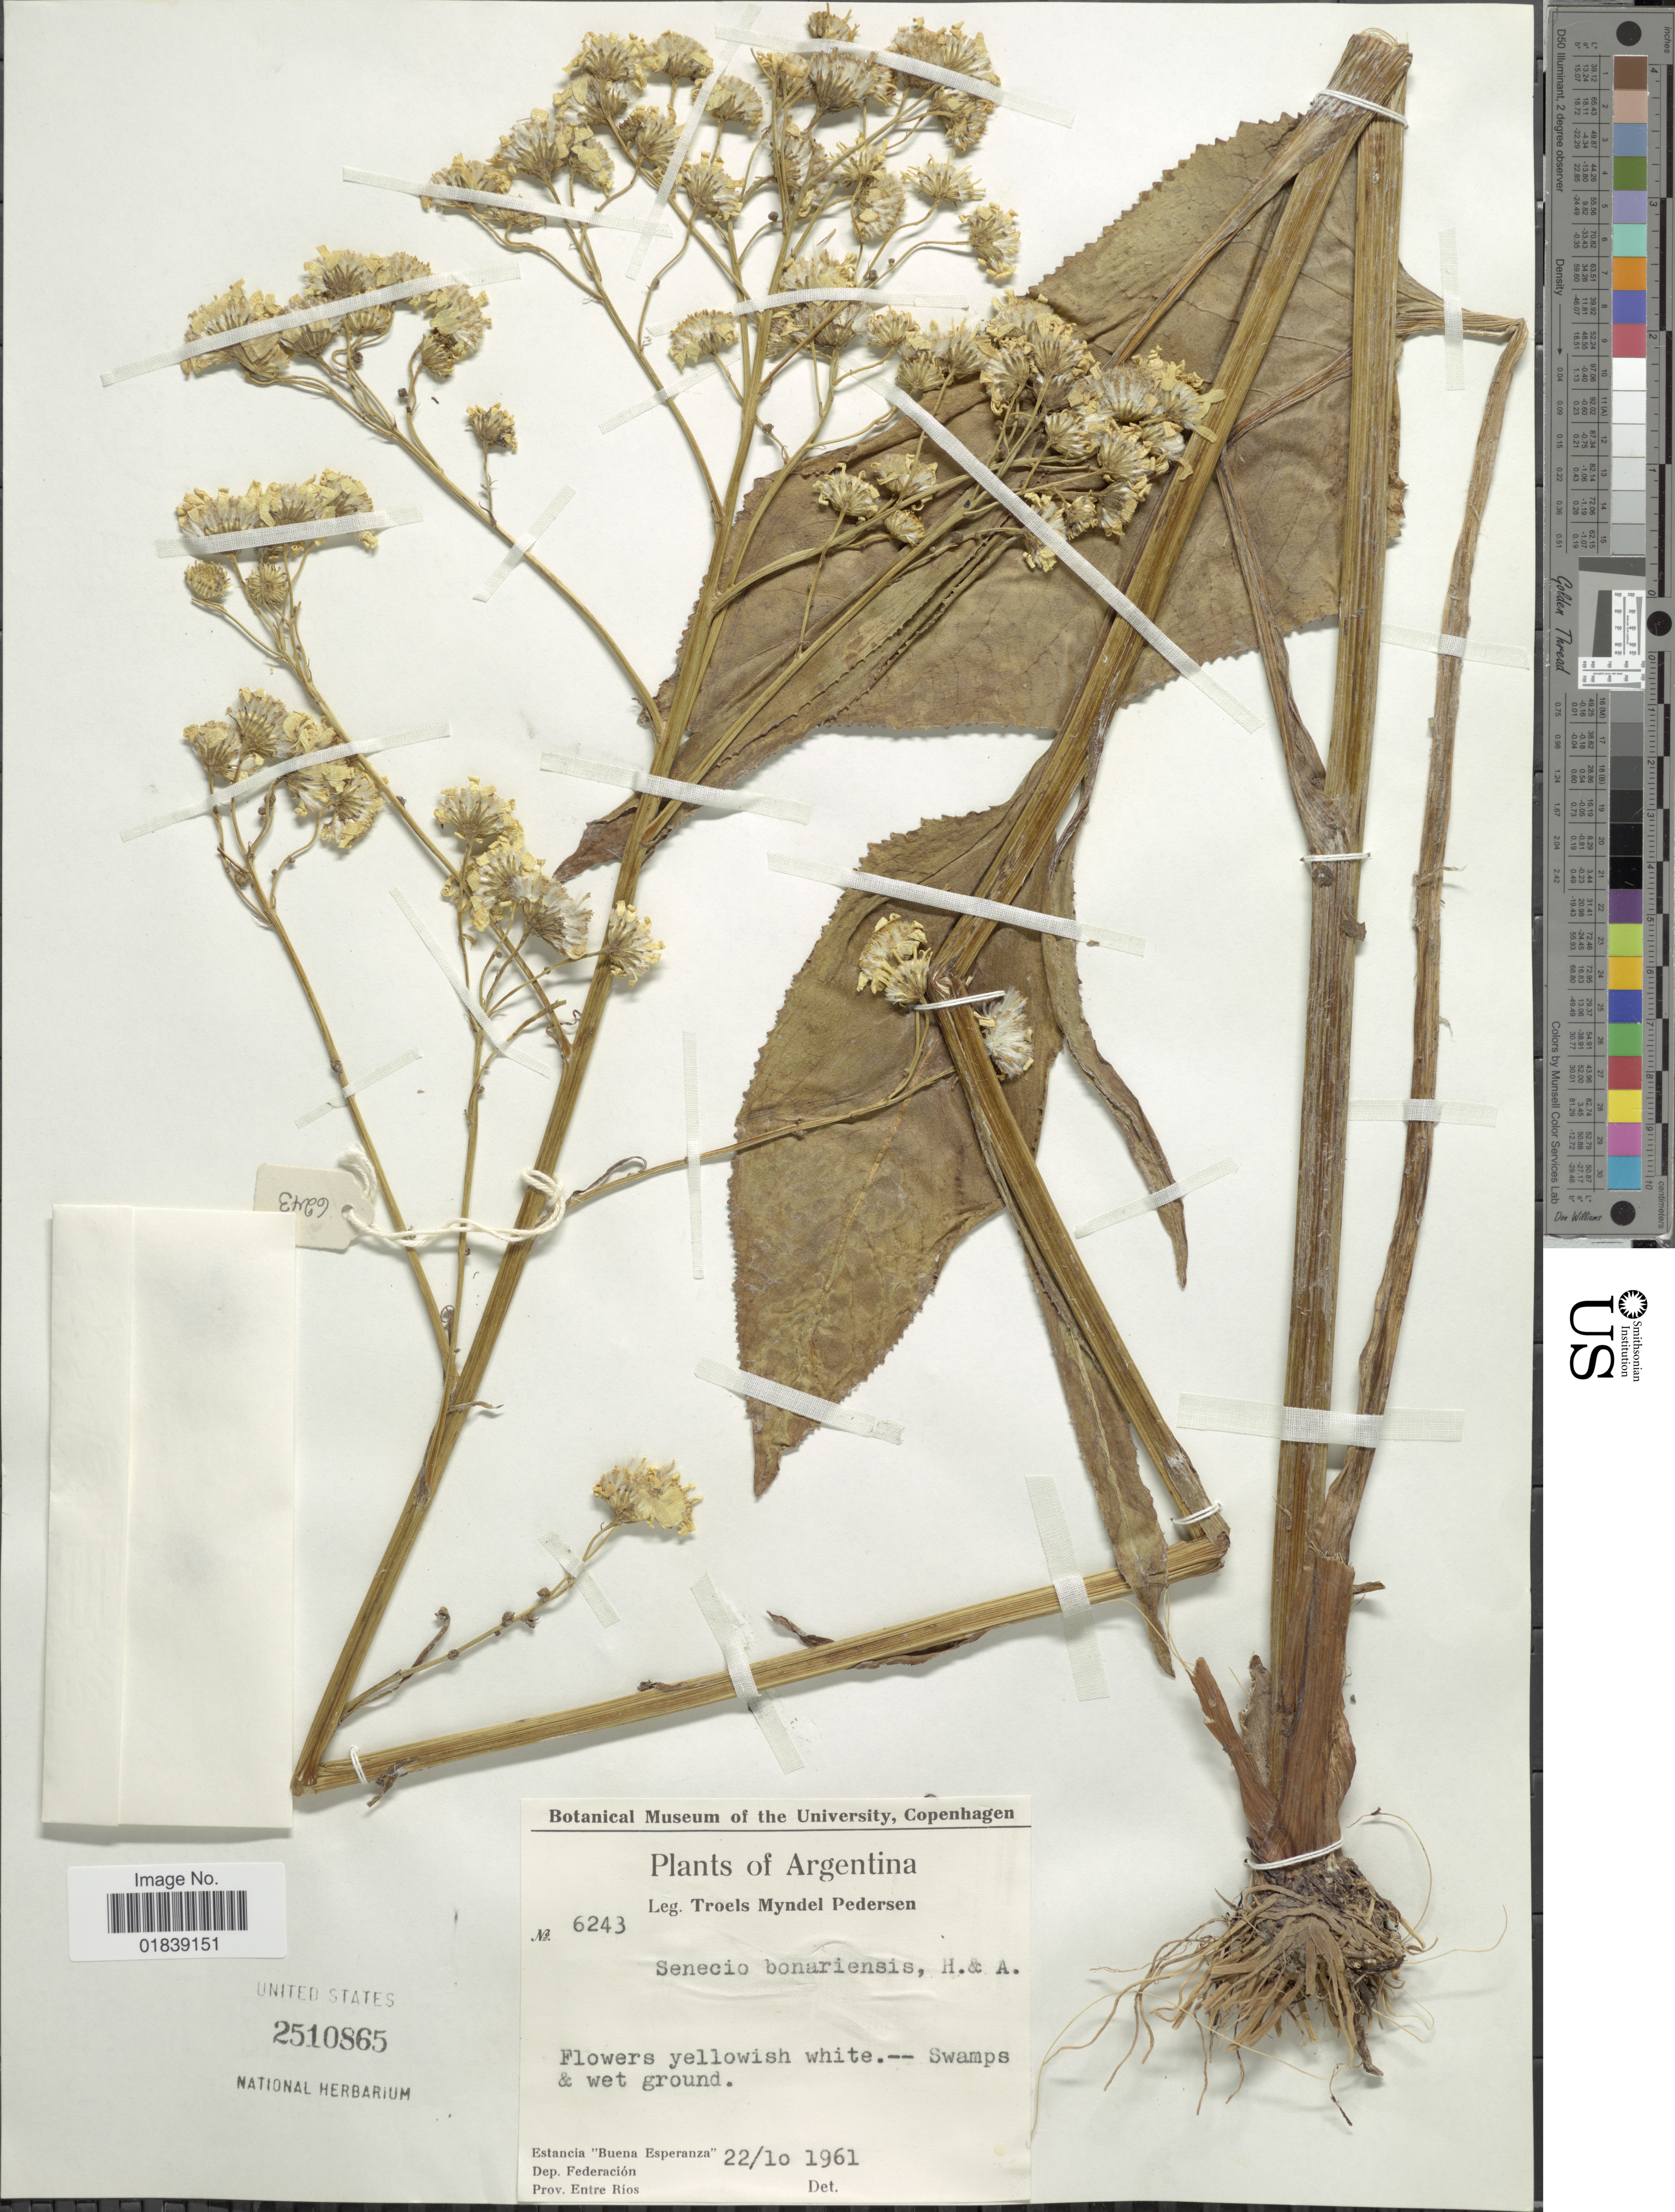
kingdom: Plantae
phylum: Tracheophyta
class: Magnoliopsida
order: Asterales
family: Asteraceae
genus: Senecio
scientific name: Senecio bonariensis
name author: Hook. & Arn.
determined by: Salomon, Luciana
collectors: T. Pederson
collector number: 6243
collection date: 1961-10-22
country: Argentina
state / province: Entre Rios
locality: Estancia Buena Esperanza, Dep. Federacion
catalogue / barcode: US 2510865